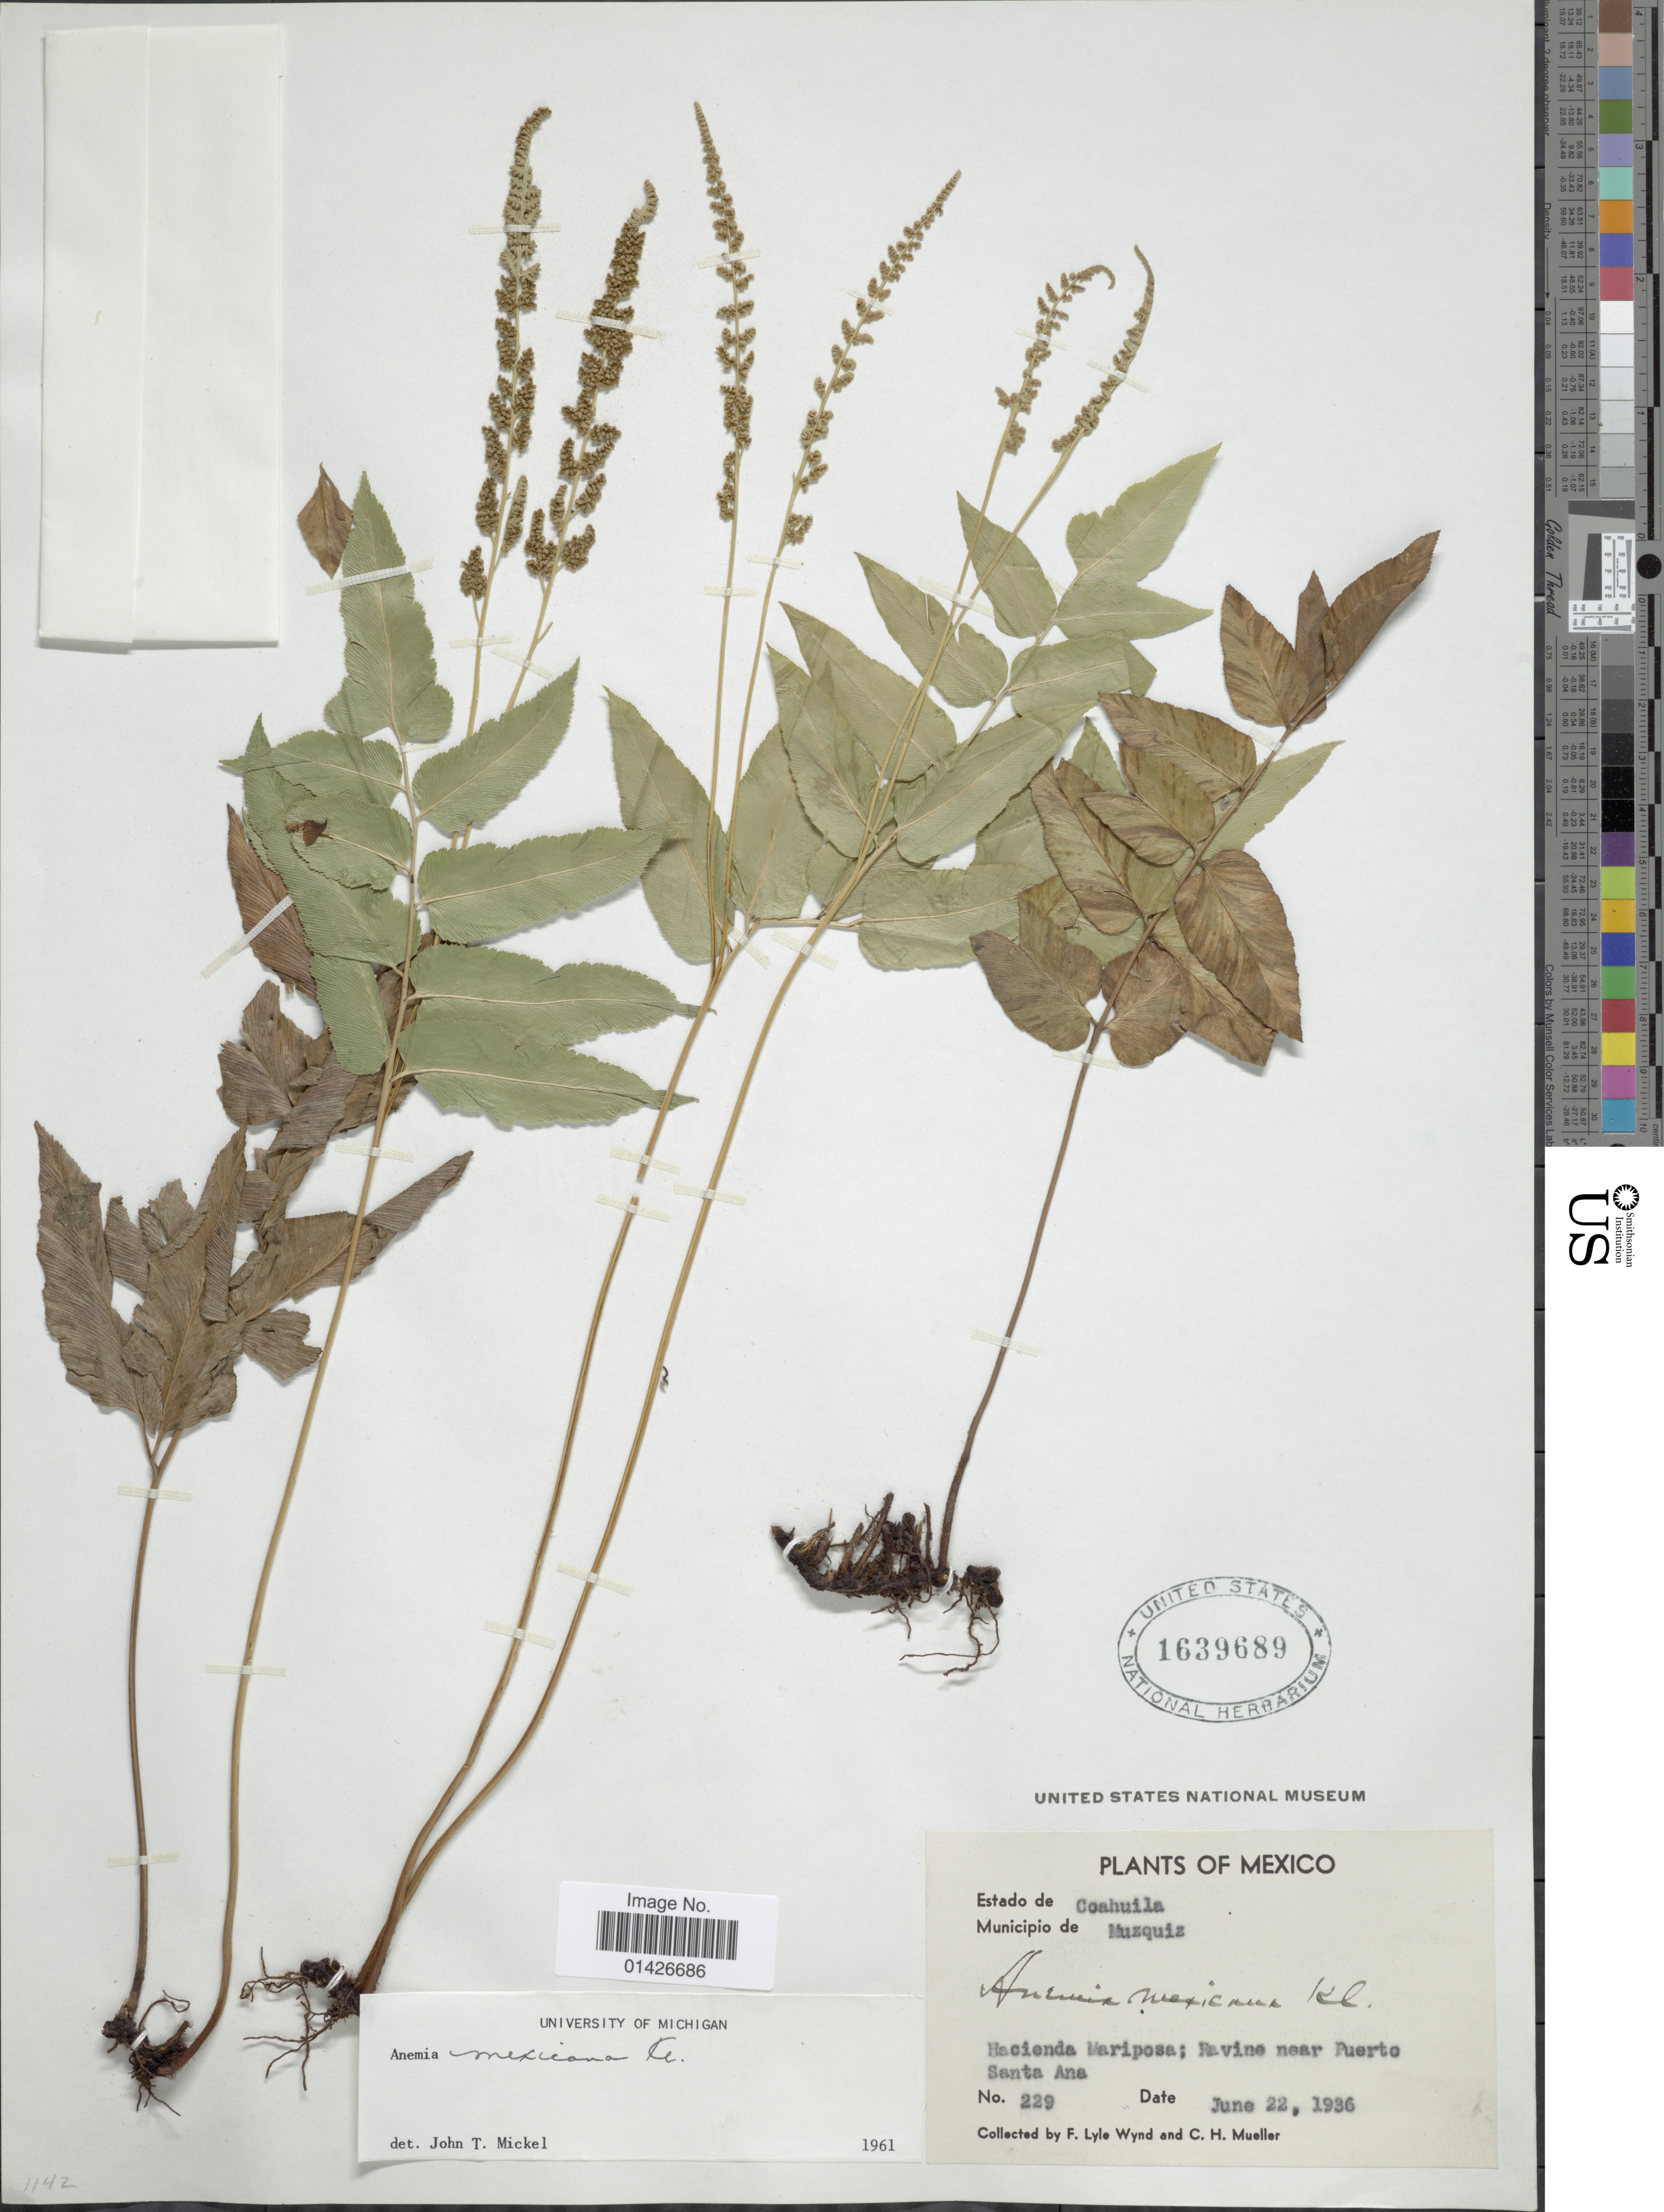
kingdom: Plantae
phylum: Tracheophyta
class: Polypodiopsida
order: Schizaeales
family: Anemiaceae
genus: Anemia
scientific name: Anemia mexicana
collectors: Lyle, F. & C. H. Mueller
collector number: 229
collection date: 1936-06-22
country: Mexico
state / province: Coahuila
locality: Municipio de Muzquiz, Hacienda Mariposa; ravine near Puerto Santa Ana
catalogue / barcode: US 1639689